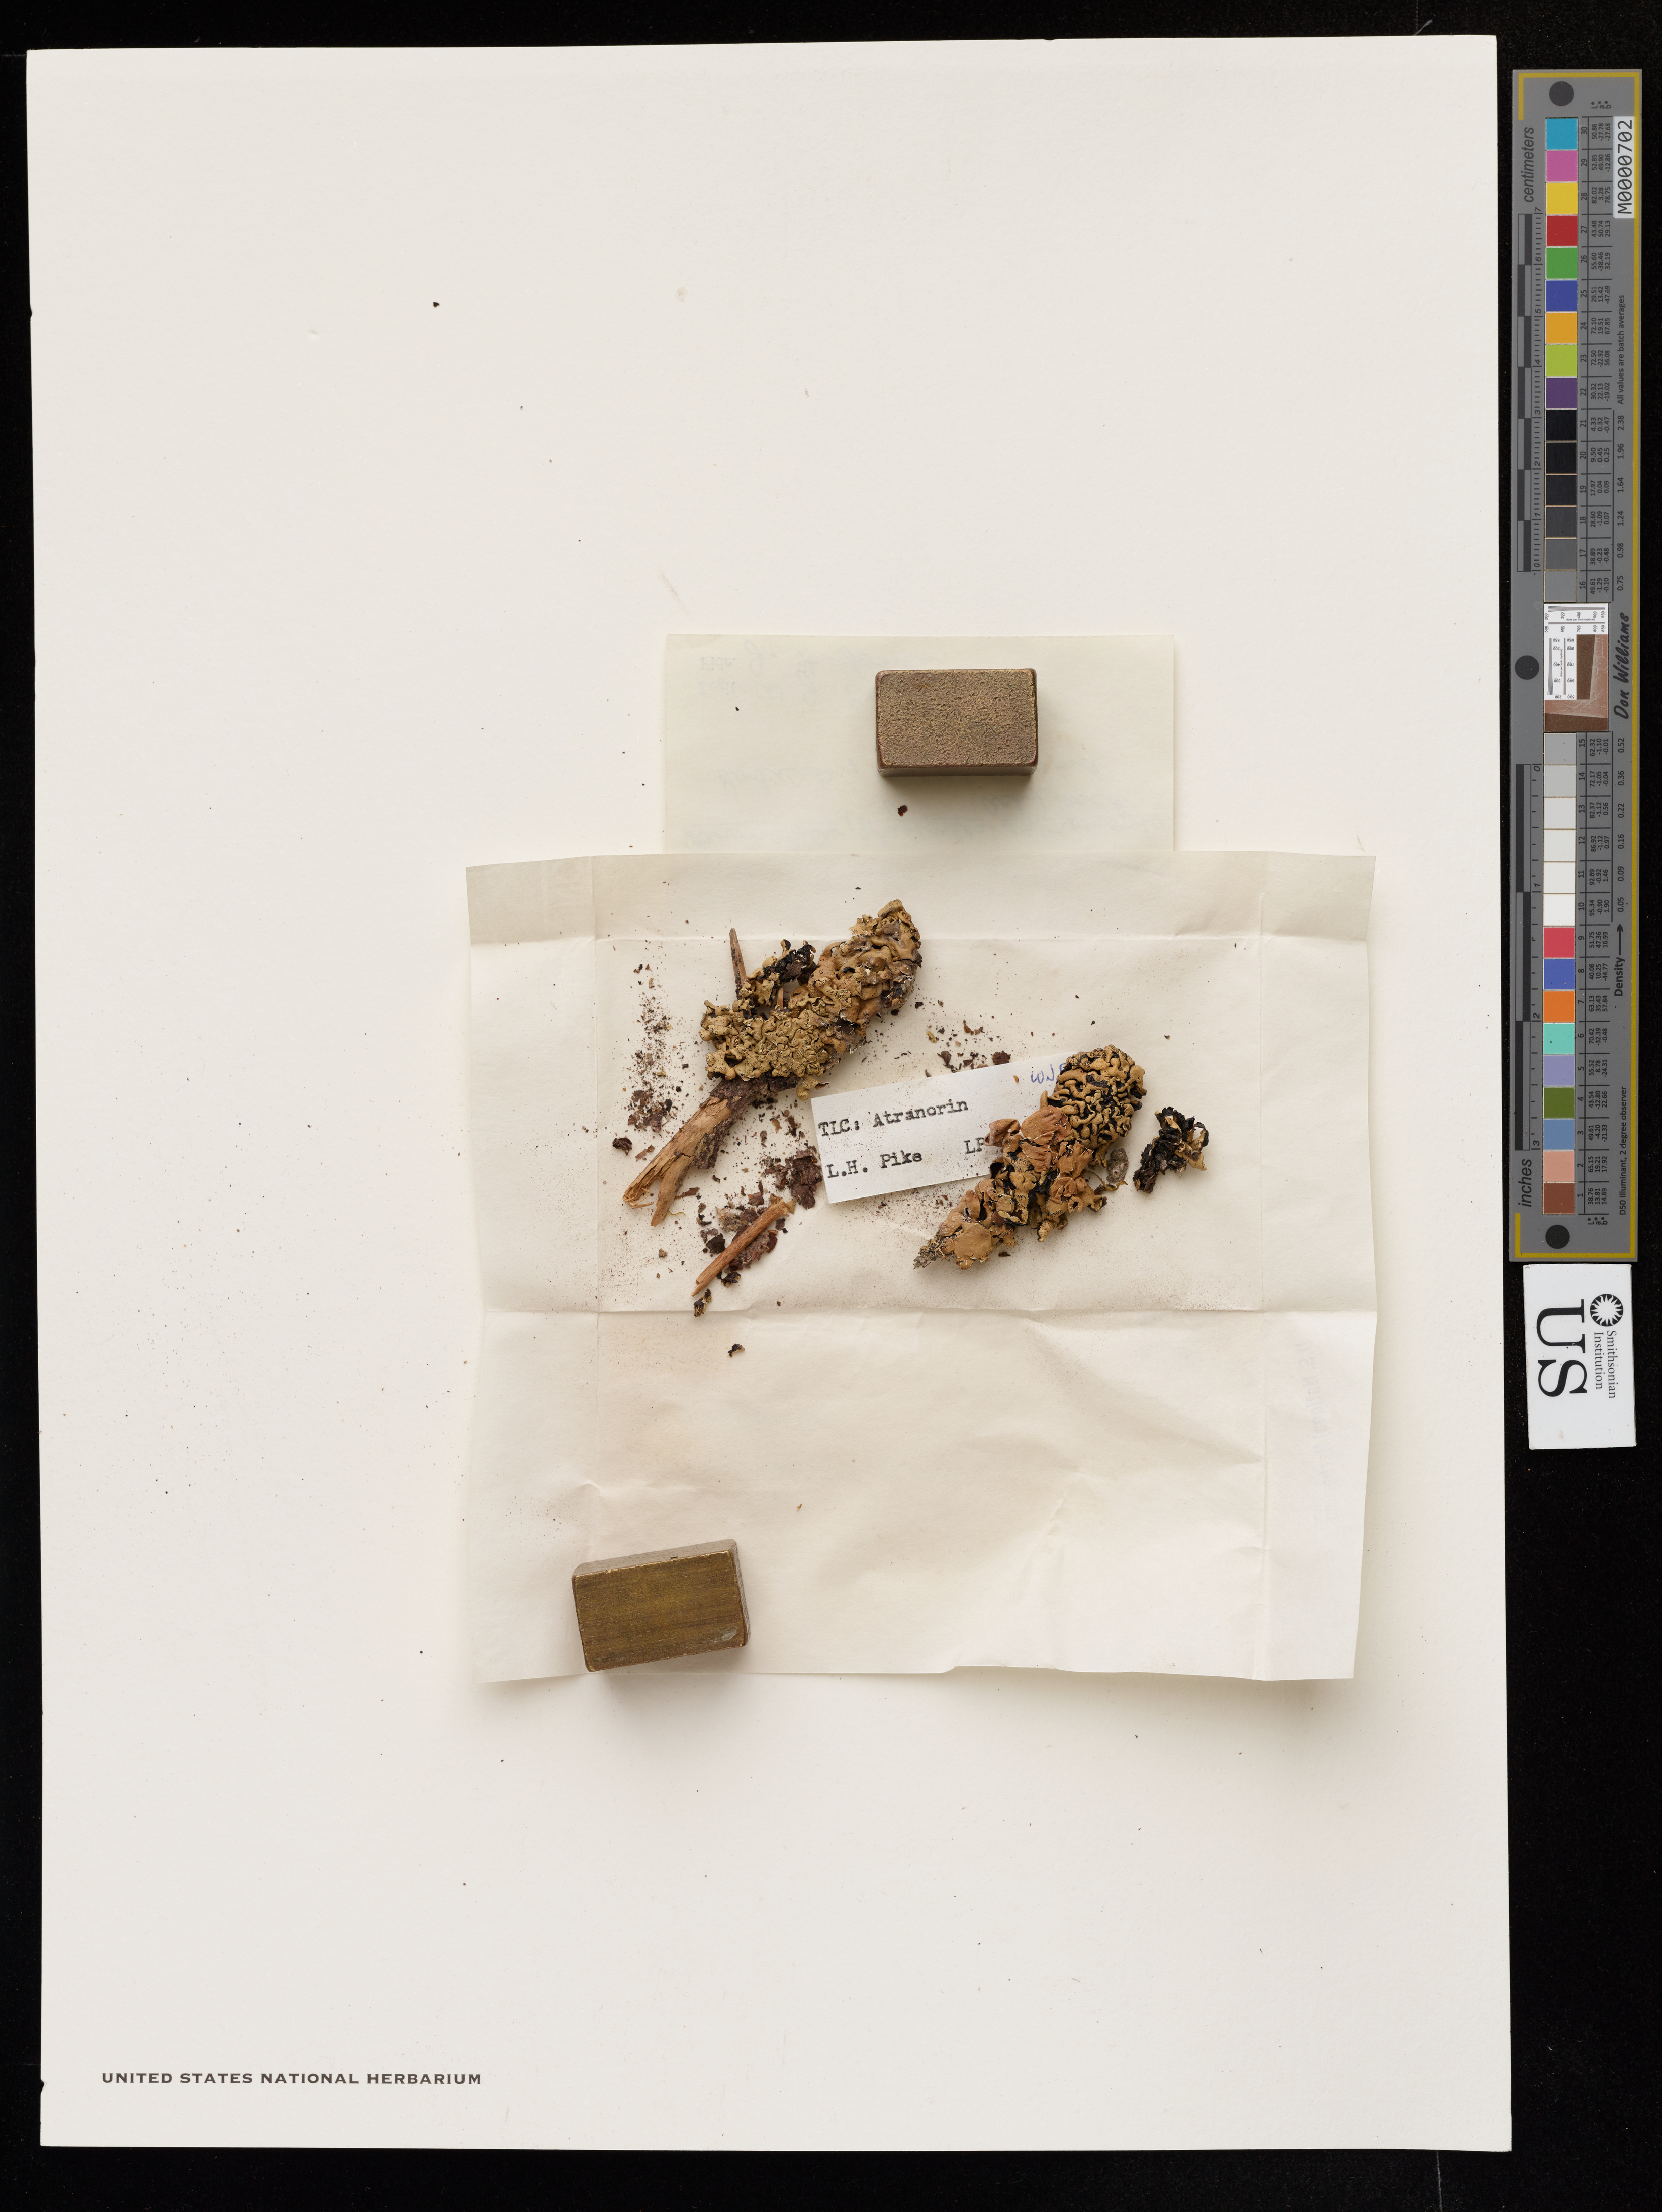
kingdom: Fungi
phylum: Ascomycota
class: Lecanoromycetes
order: Lecanorales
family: Parmeliaceae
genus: Hypogymnia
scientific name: Hypogymnia apinnata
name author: Goward & McCune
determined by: McCune, B.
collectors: W. J. Eyerdam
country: United States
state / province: Alaska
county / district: Kodiak Island Borough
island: Kodiak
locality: KodiakIsland